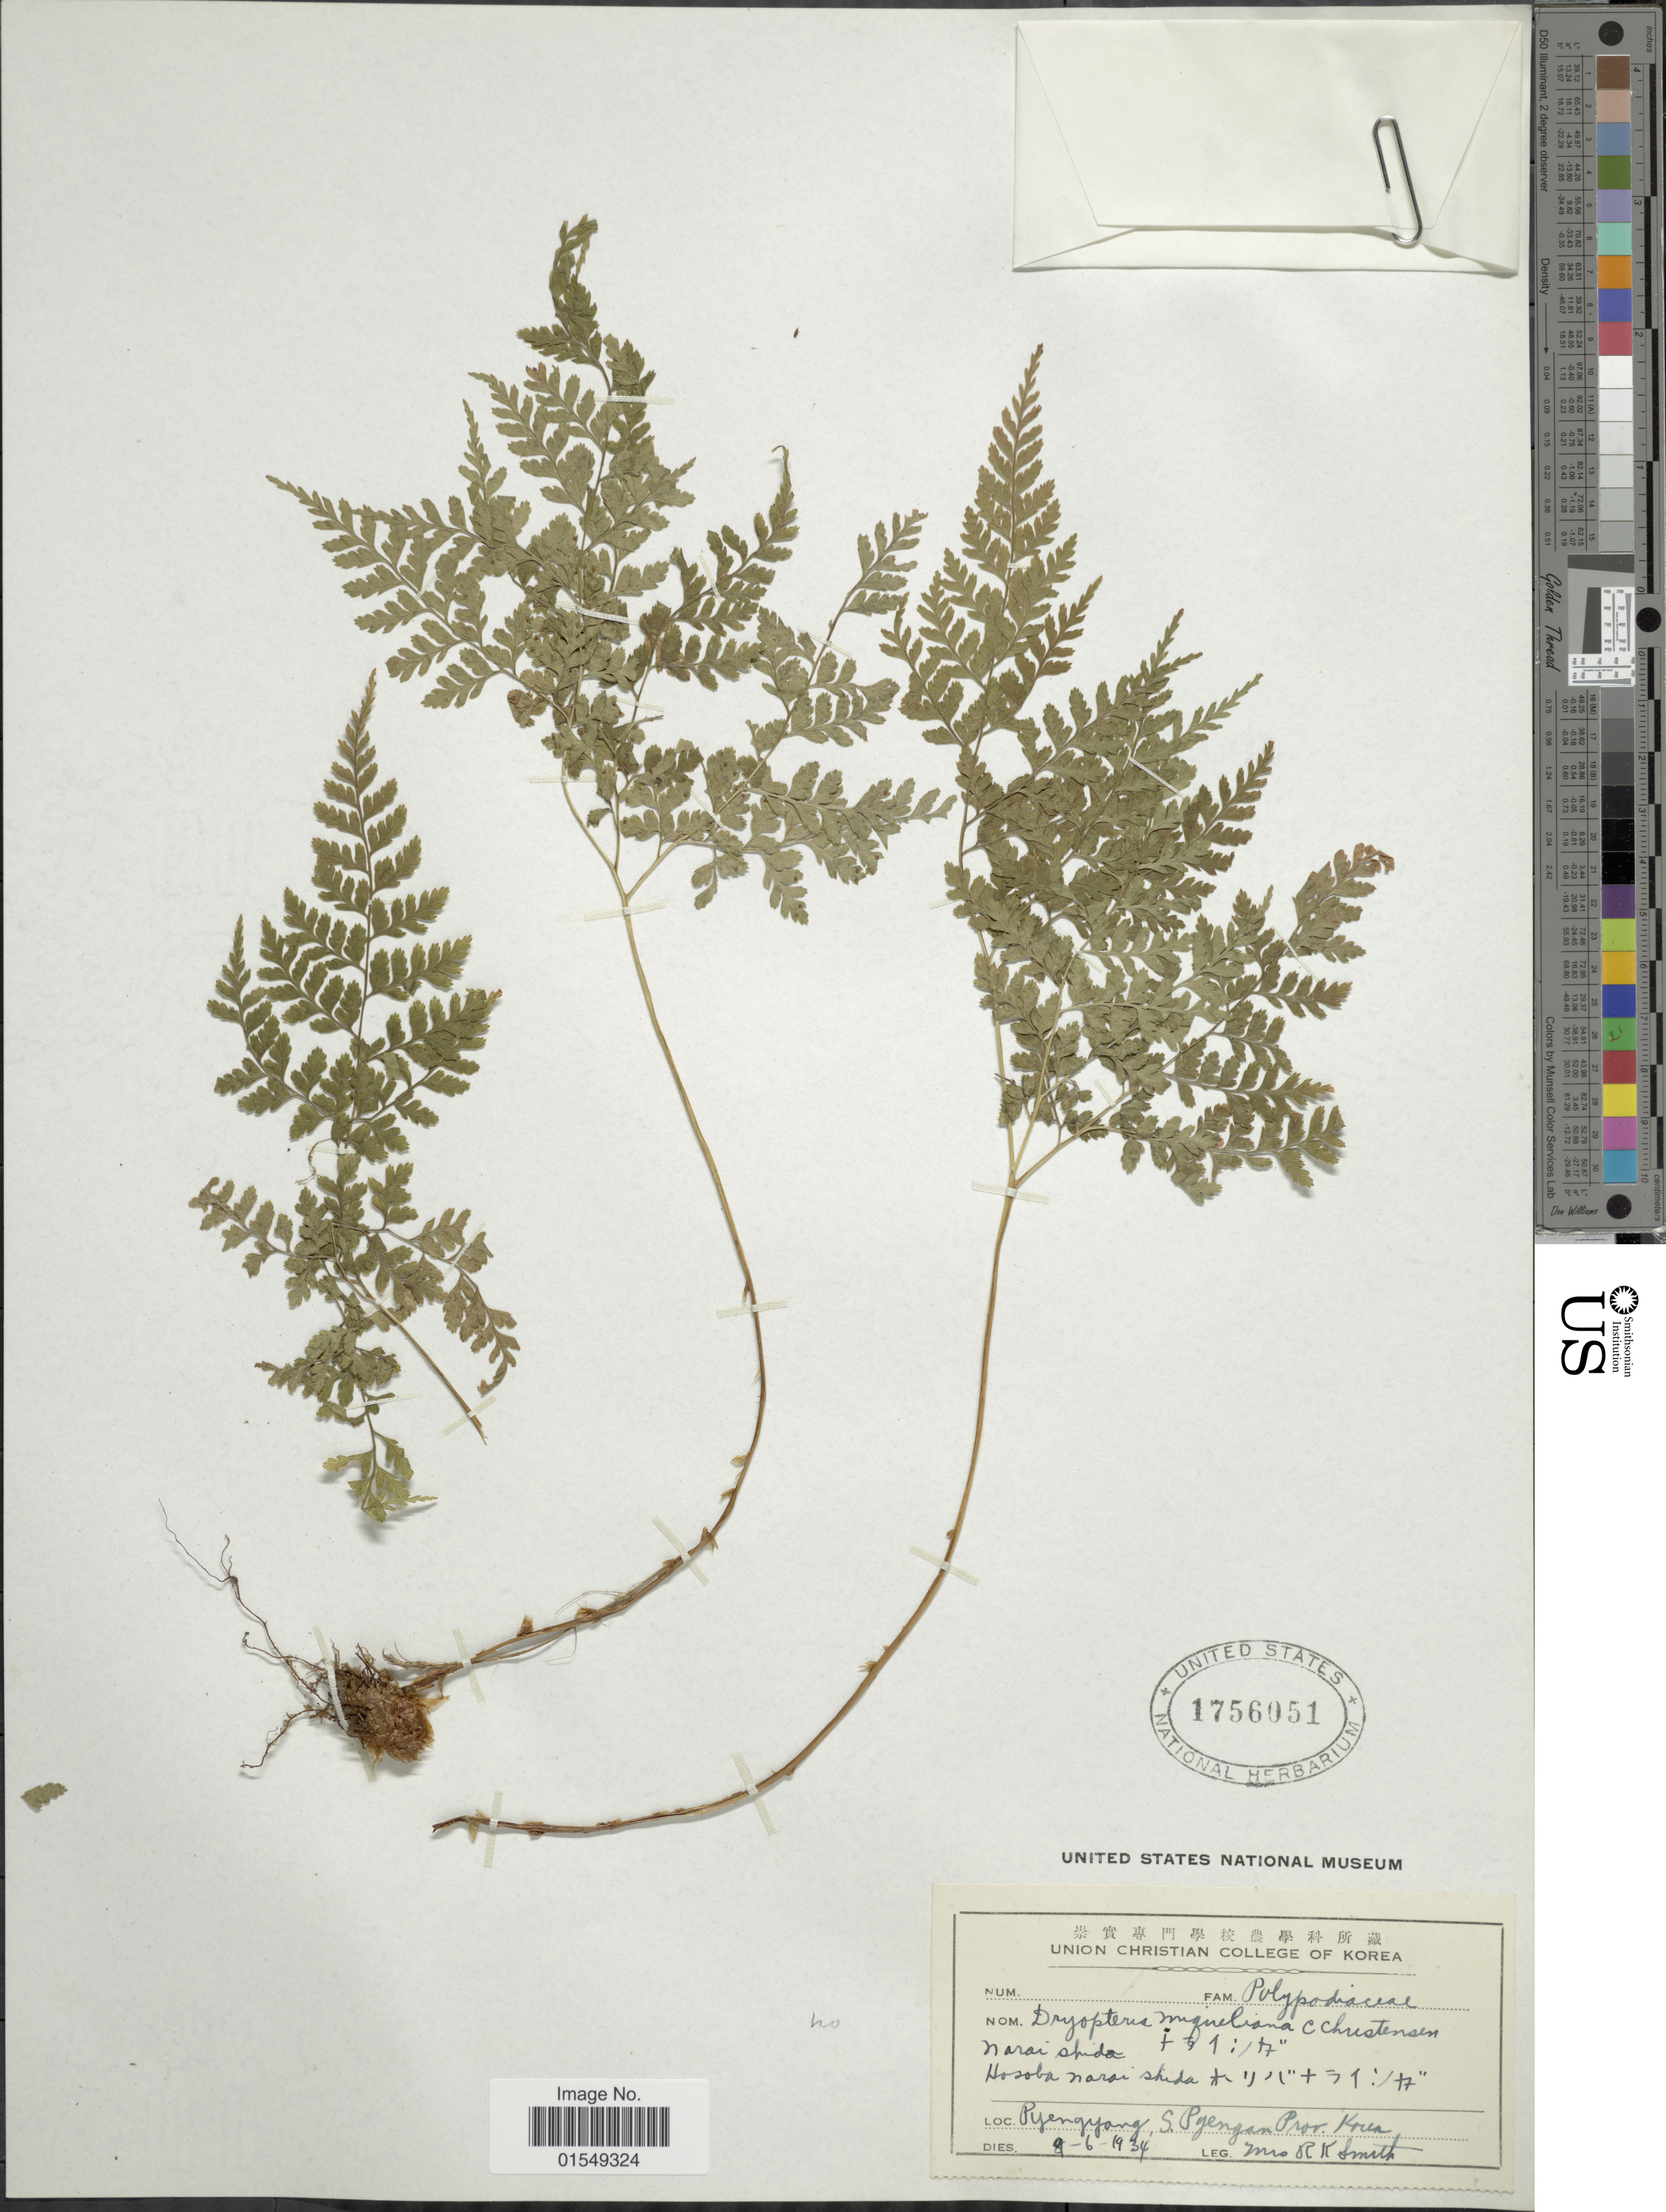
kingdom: Plantae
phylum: Tracheophyta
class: Polypodiopsida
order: Polypodiales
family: Dryopteridaceae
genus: Arachniodes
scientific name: Arachniodes sp.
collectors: Mrs. R. K. Smith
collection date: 1934-06-09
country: North Korea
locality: Pyongyang, S. Pyengan, Prov. Korea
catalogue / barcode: US 1756051